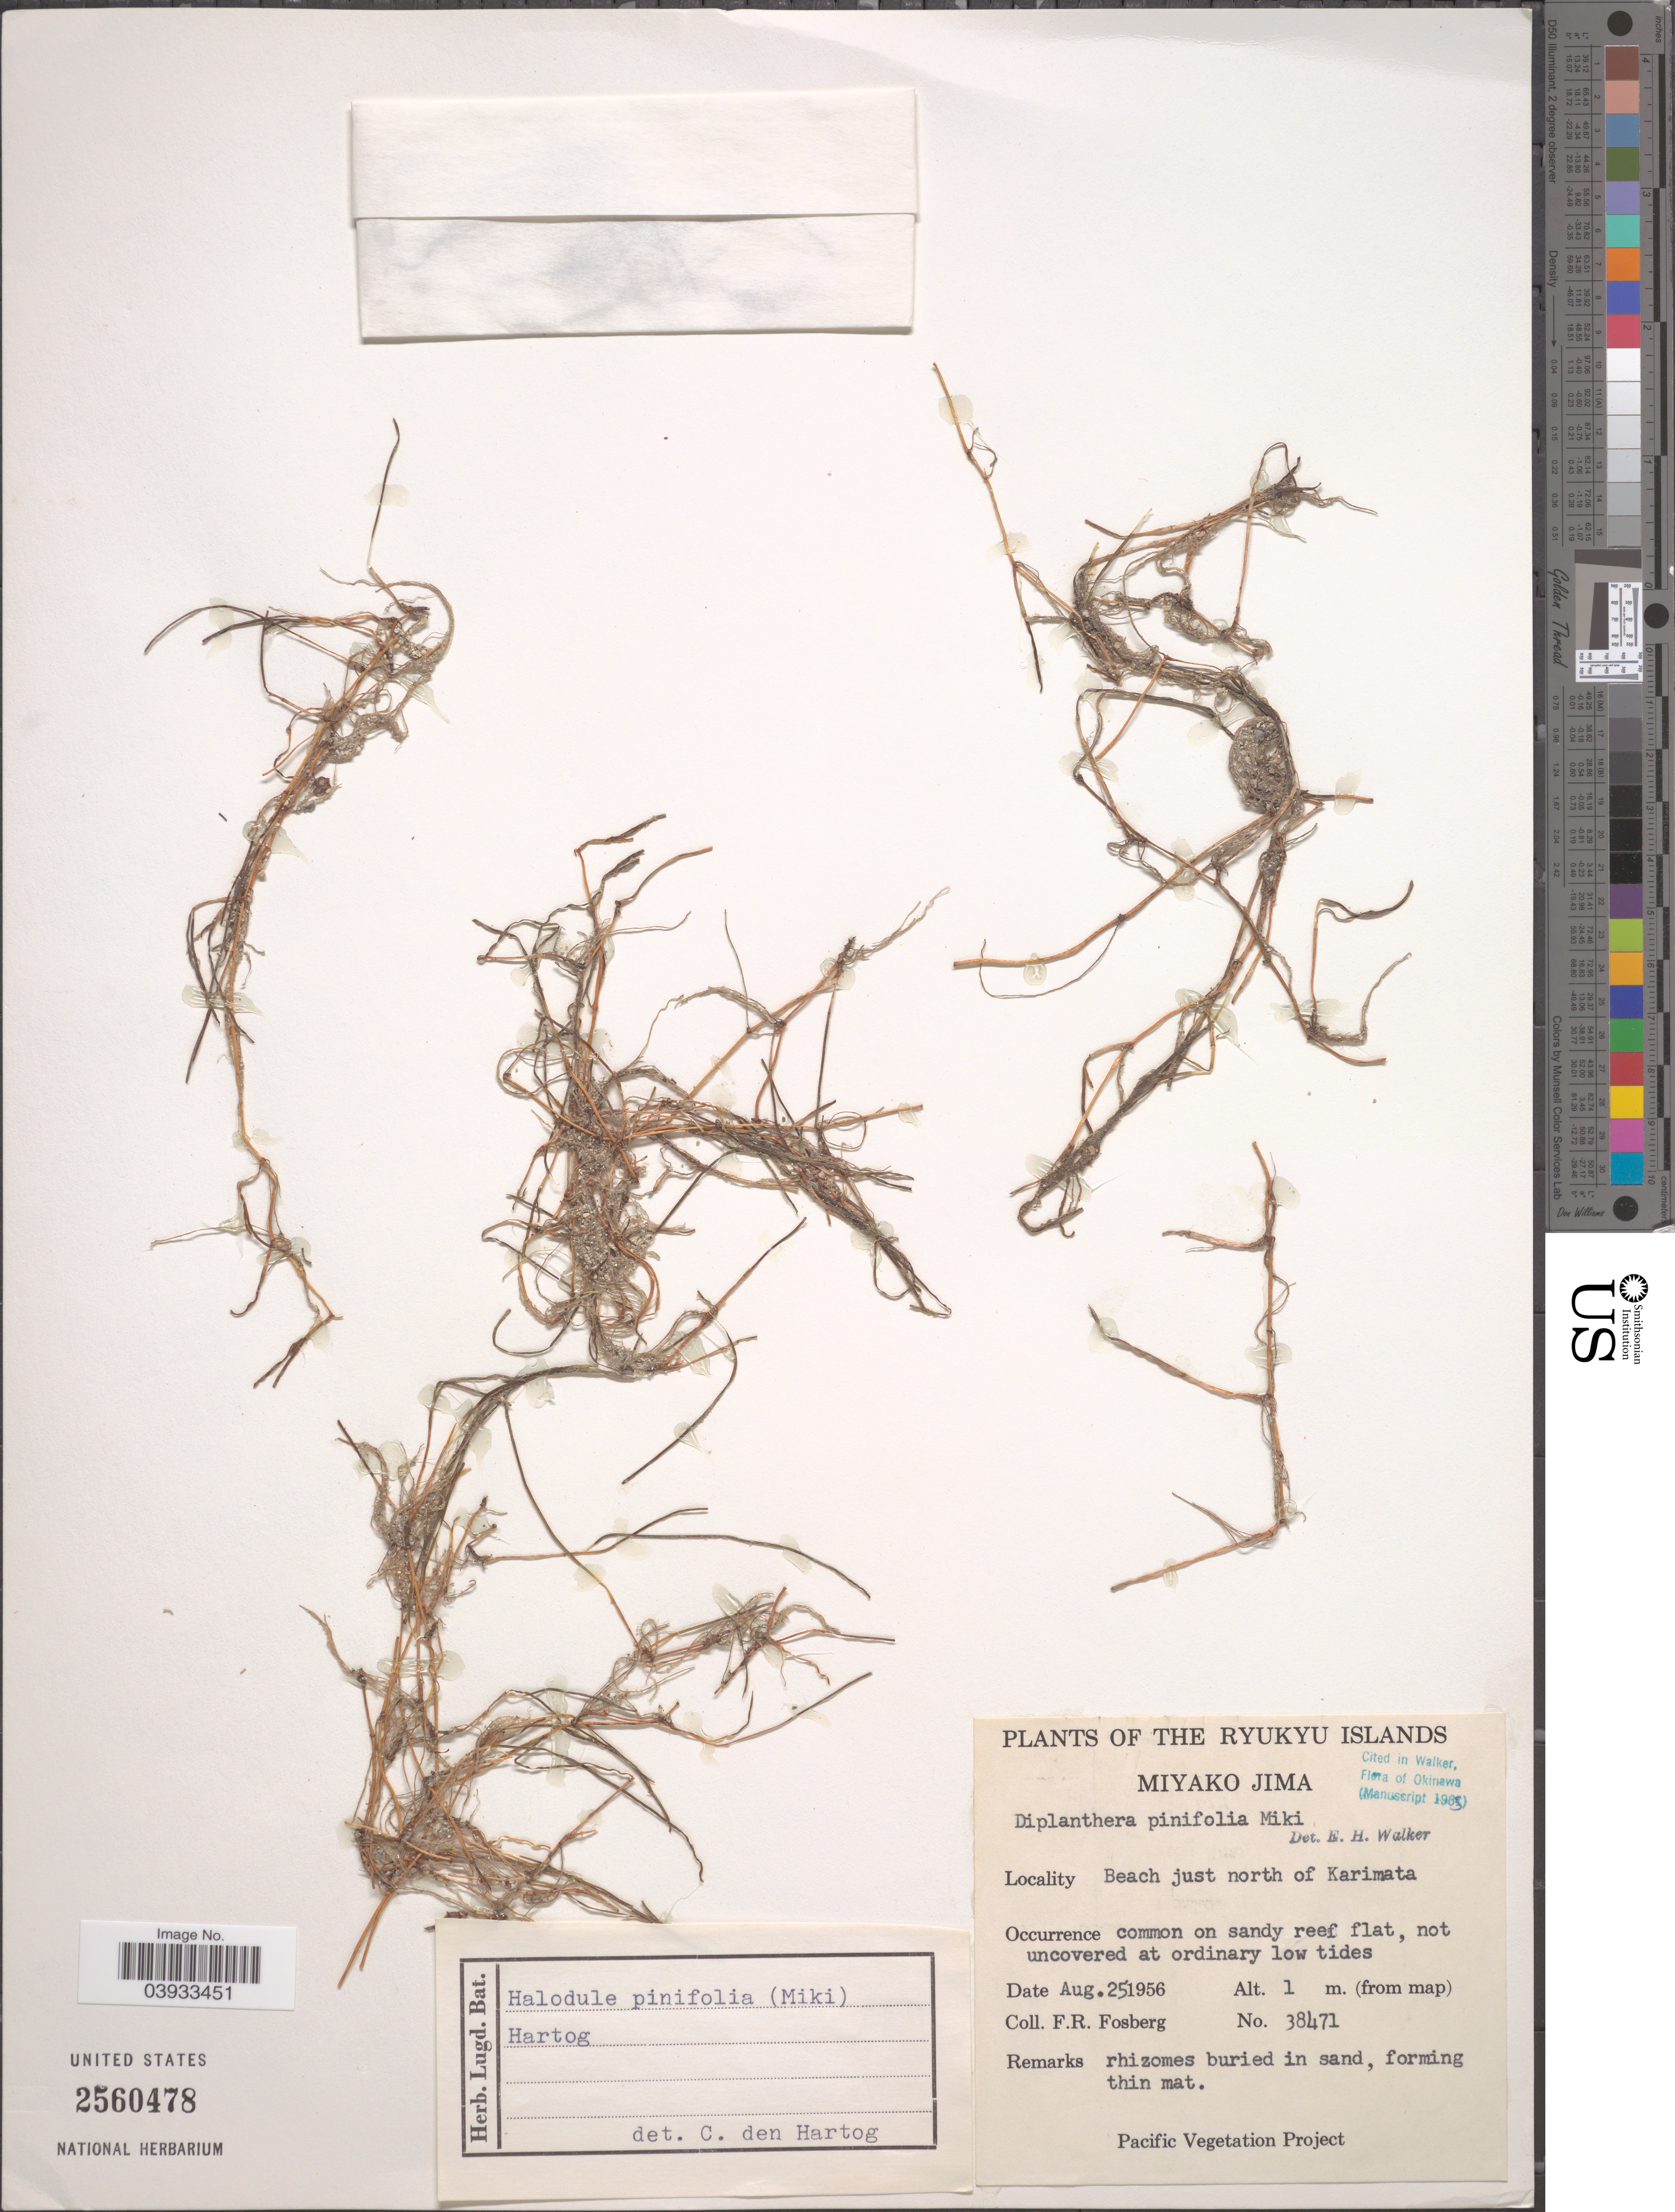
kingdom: Plantae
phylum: Tracheophyta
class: Liliopsida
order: Alismatales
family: Cymodoceaceae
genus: Halodule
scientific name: Halodule pinifolia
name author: (Miki) Hartog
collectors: F. R. Fosberg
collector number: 38471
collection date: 1956-08-25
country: Japan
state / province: Okinawa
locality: The Ryukyu Islands, Miyako Jima. Beach just north of Karimata.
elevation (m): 1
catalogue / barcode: US 2560478